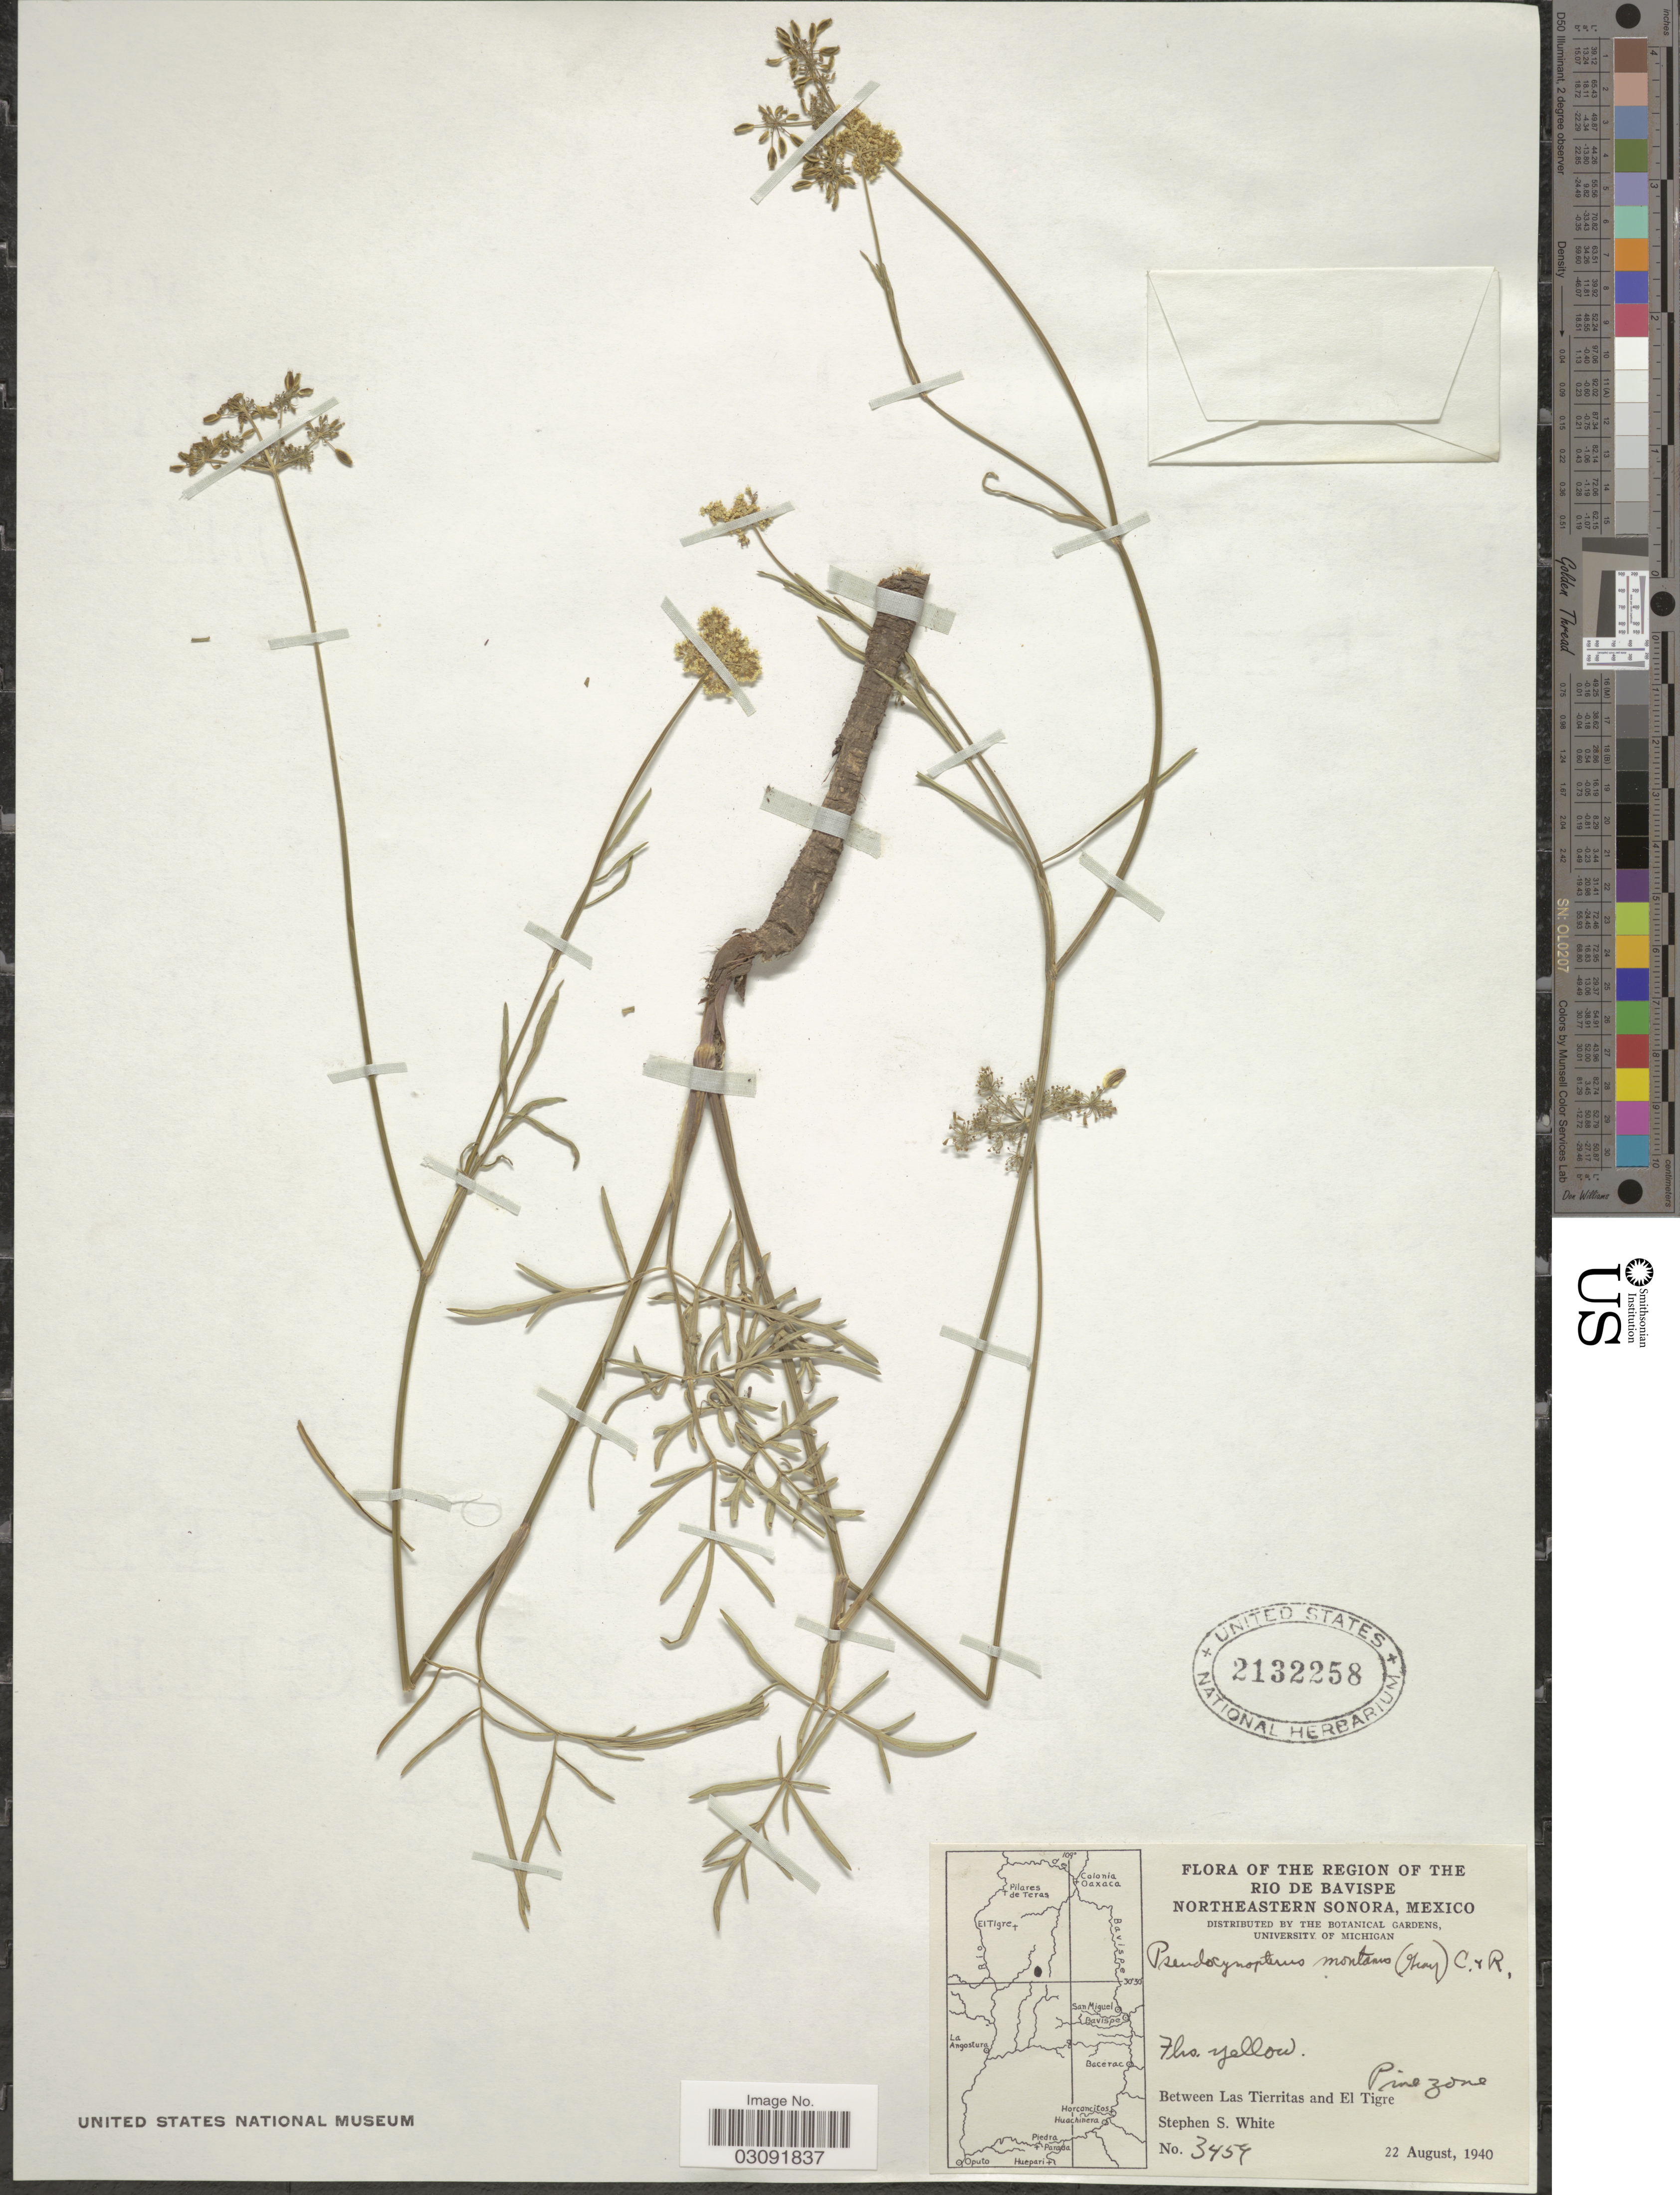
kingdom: Plantae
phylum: Tracheophyta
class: Magnoliopsida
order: Apiales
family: Apiaceae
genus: Pseudocymopterus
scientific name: Pseudocymopterus montanus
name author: (A. Gray) J.M. Coult. & Rose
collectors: S. S. White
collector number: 3454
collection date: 1940-08-22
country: Mexico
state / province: Sonora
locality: The Region of The Rio De Bavispe, Northeastern Sonora, Mexico, Between Las Tierritas and El Tigre, Pine zone.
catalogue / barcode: US 2132258